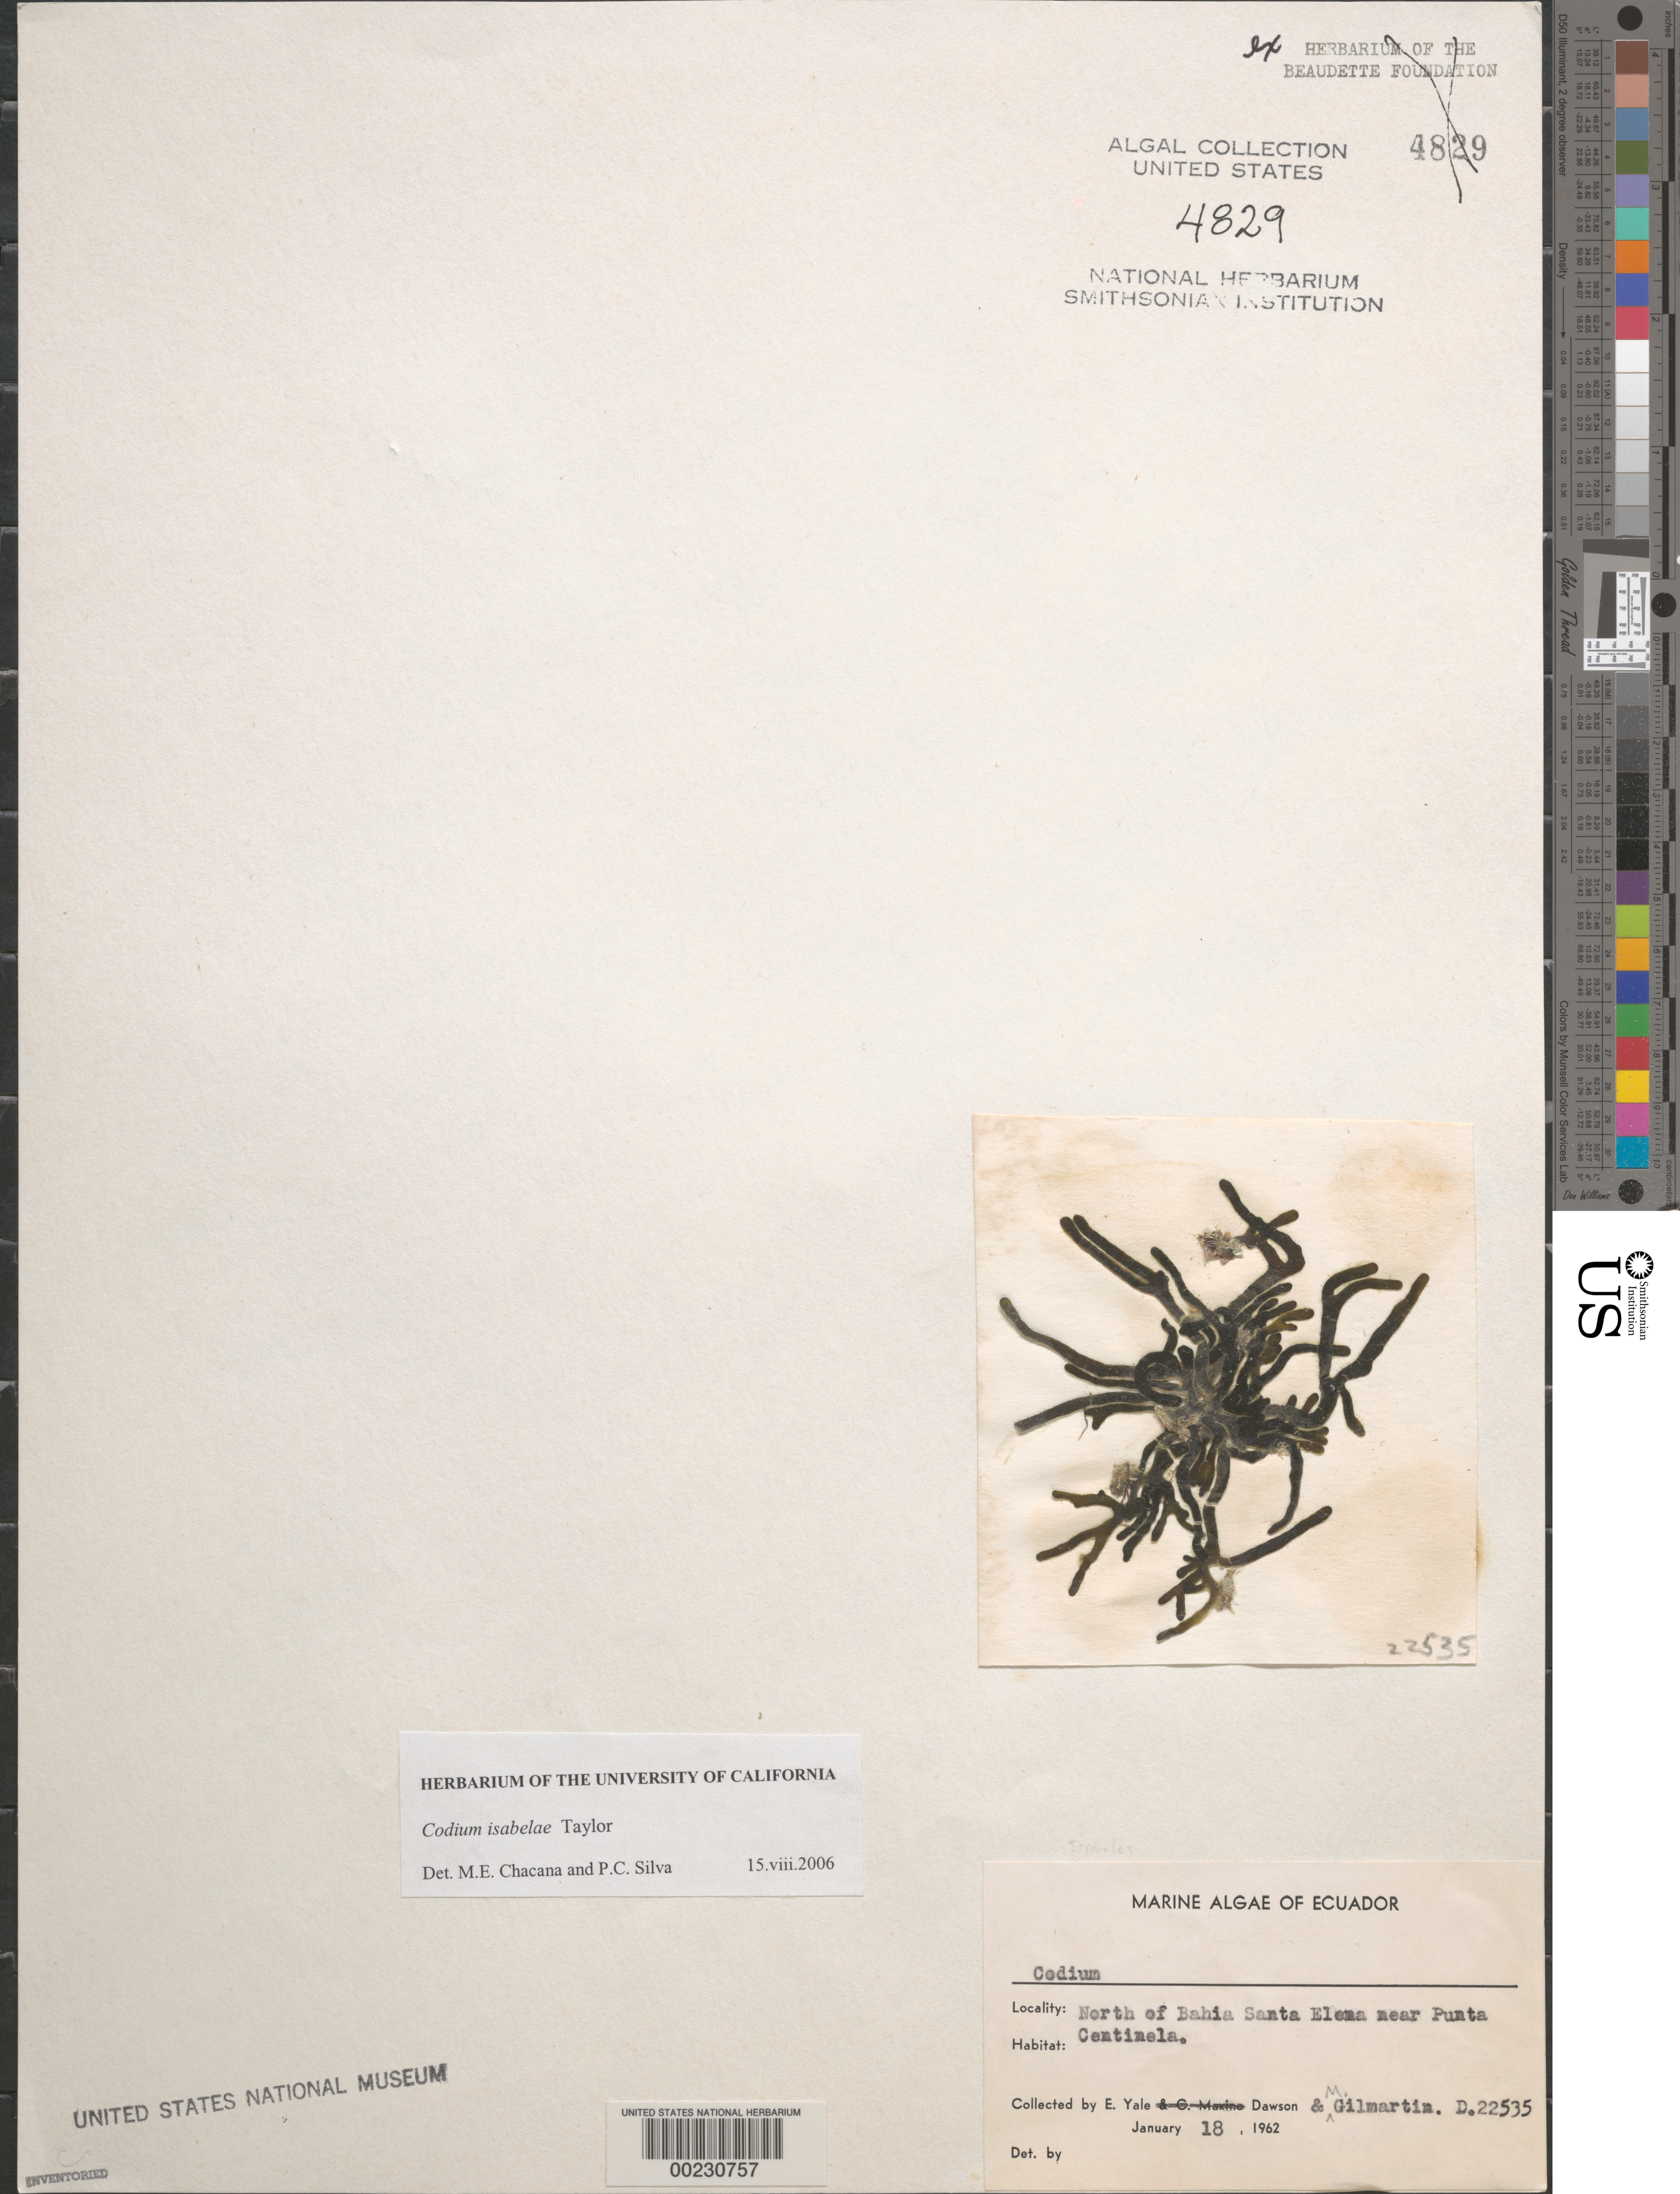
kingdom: Plantae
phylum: Chlorophyta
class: Ulvophyceae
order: Bryopsidales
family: Codiaceae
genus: Codium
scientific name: Codium isabelae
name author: W.R. Taylor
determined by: Chacana, M. E.; Silva, P. C.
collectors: E. Y. Dawson & M. Gilmartin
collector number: EYD 22535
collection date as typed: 18 Jan 1962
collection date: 1962-01-18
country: Ecuador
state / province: Guayas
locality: North of Bahia Santa Elena near Punta Centinela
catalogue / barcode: US 4829